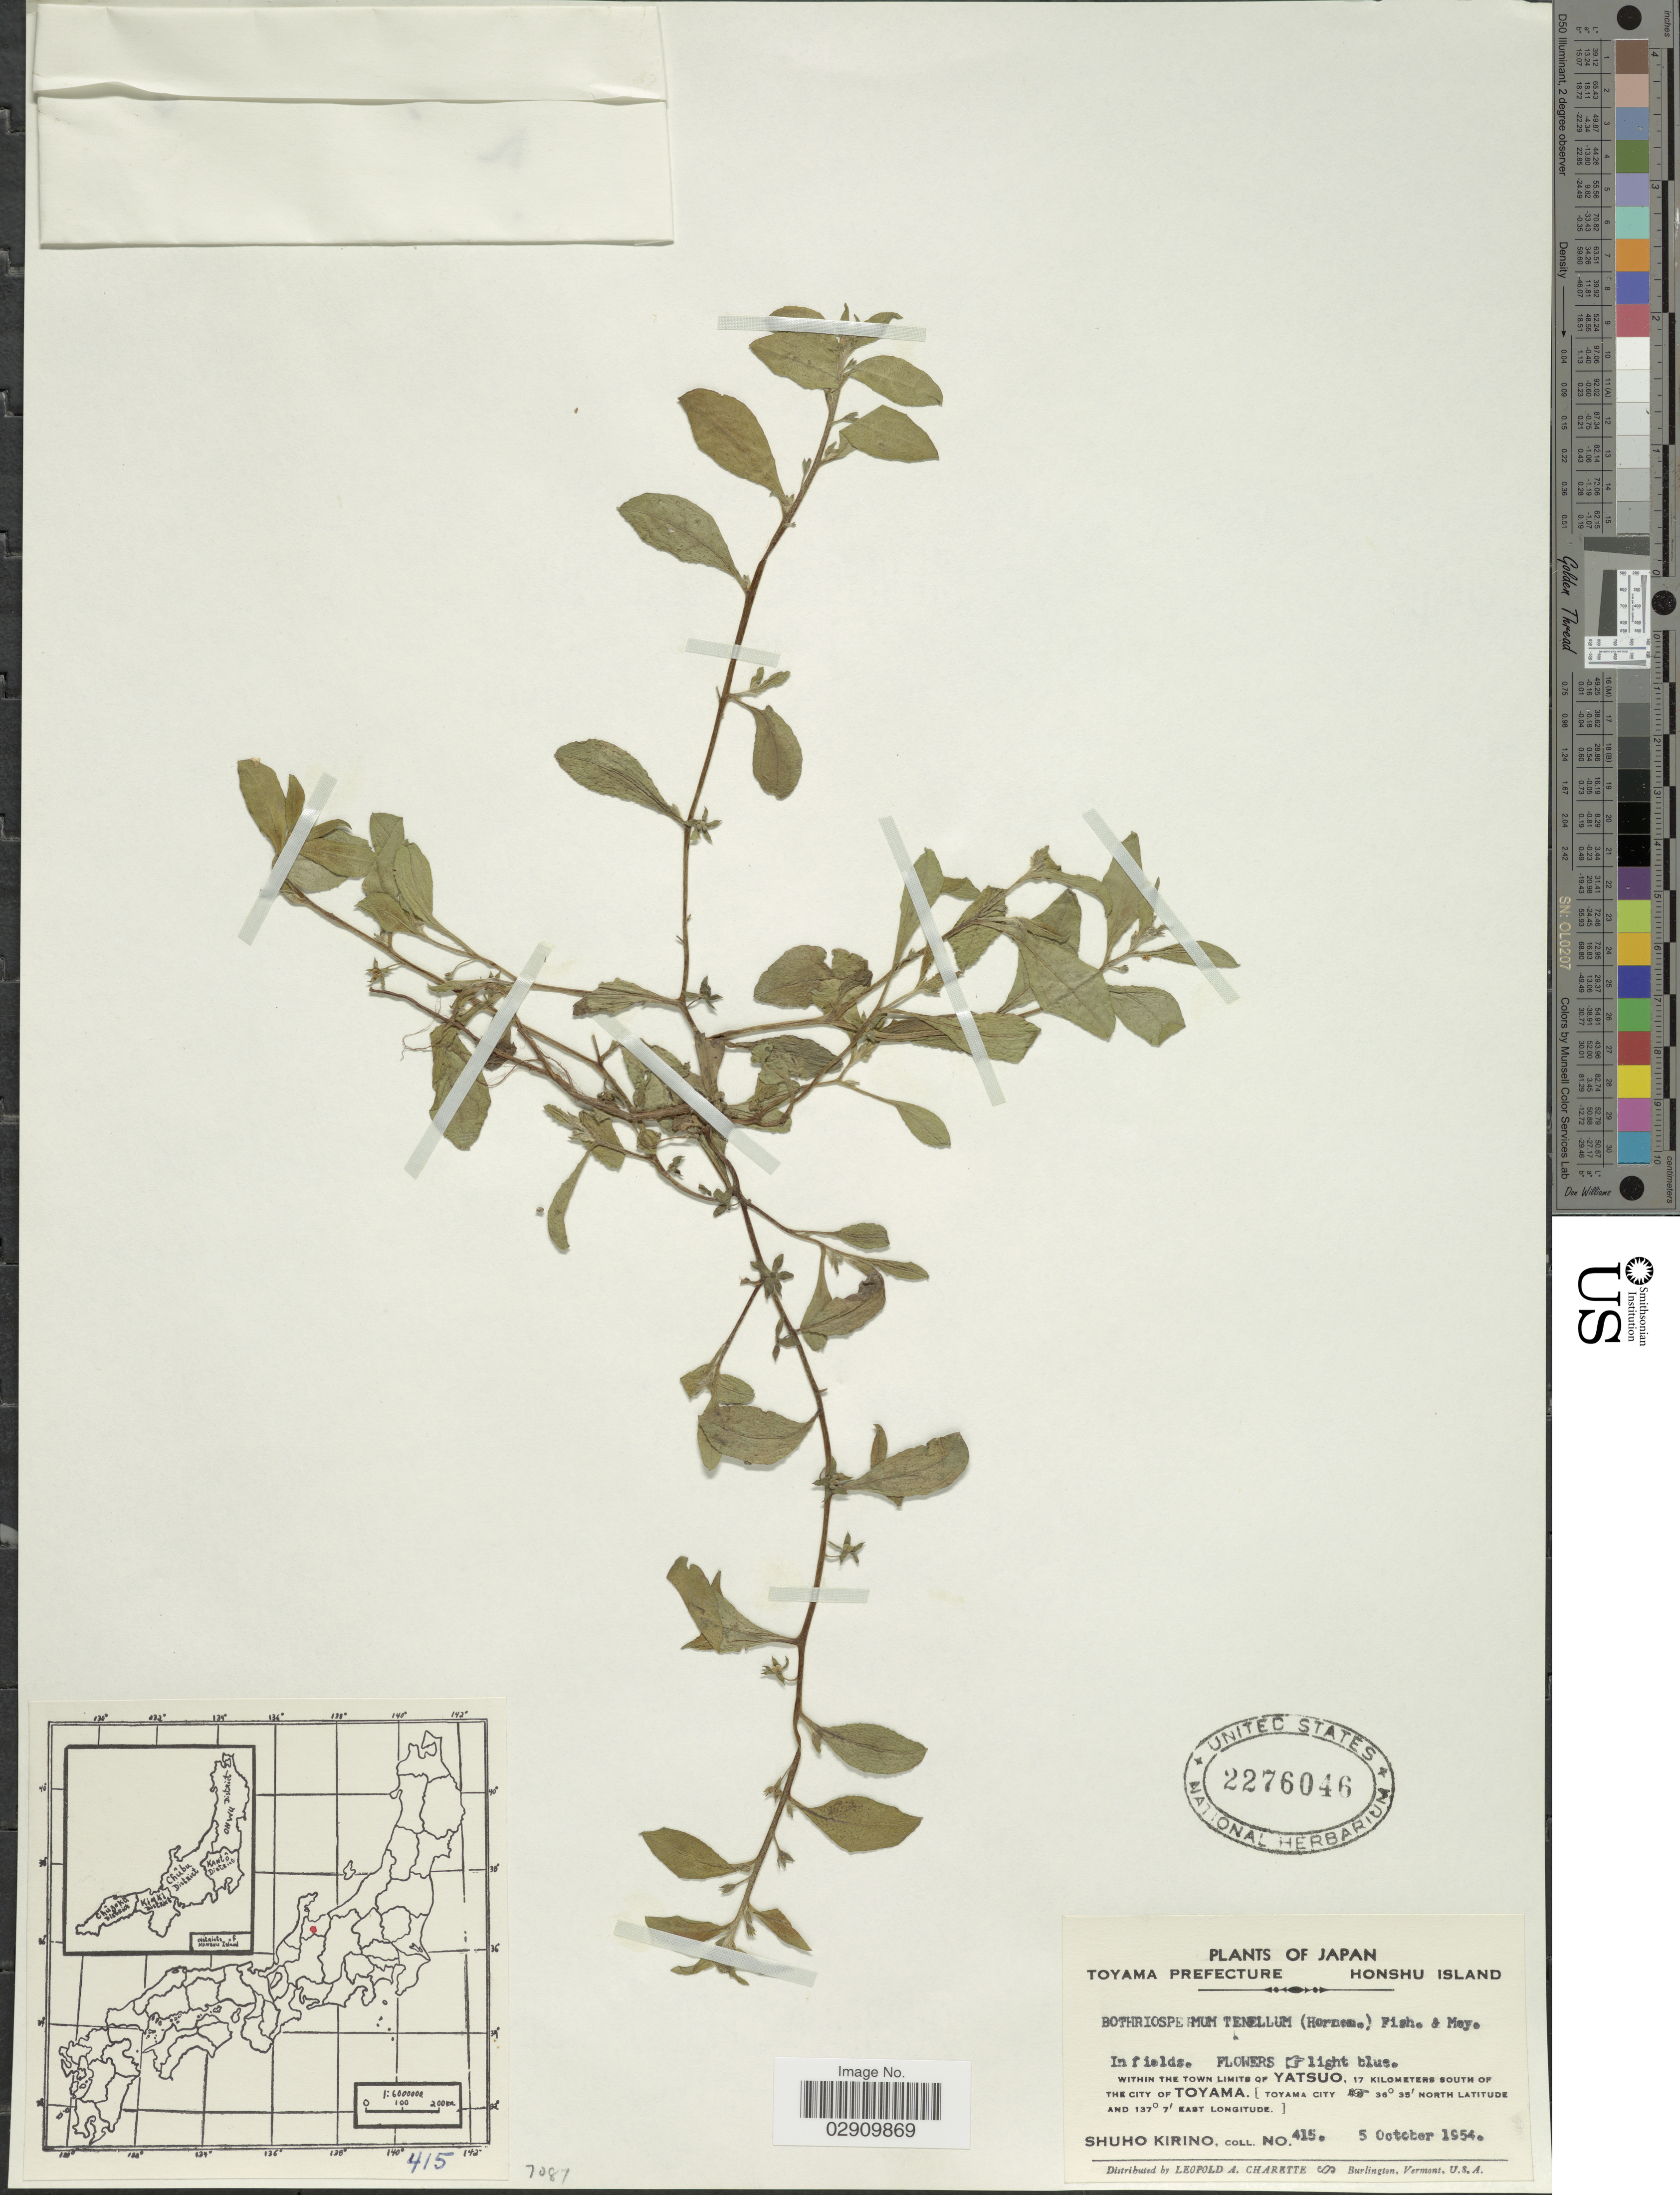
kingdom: Plantae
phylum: Tracheophyta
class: Magnoliopsida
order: Boraginales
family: Boraginaceae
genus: Bothriospermum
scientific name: Bothriospermum tenellum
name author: (Hornem.) Fisch. & C.A. Mey.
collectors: S. Kirino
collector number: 415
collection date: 1954-10-05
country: Japan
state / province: Toyama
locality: Toyama Prefecture, Honshu Island, Within limits of Yatsuo, 17 kilometers south of the city of Toyama [Toyama City].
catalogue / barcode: US 2276046